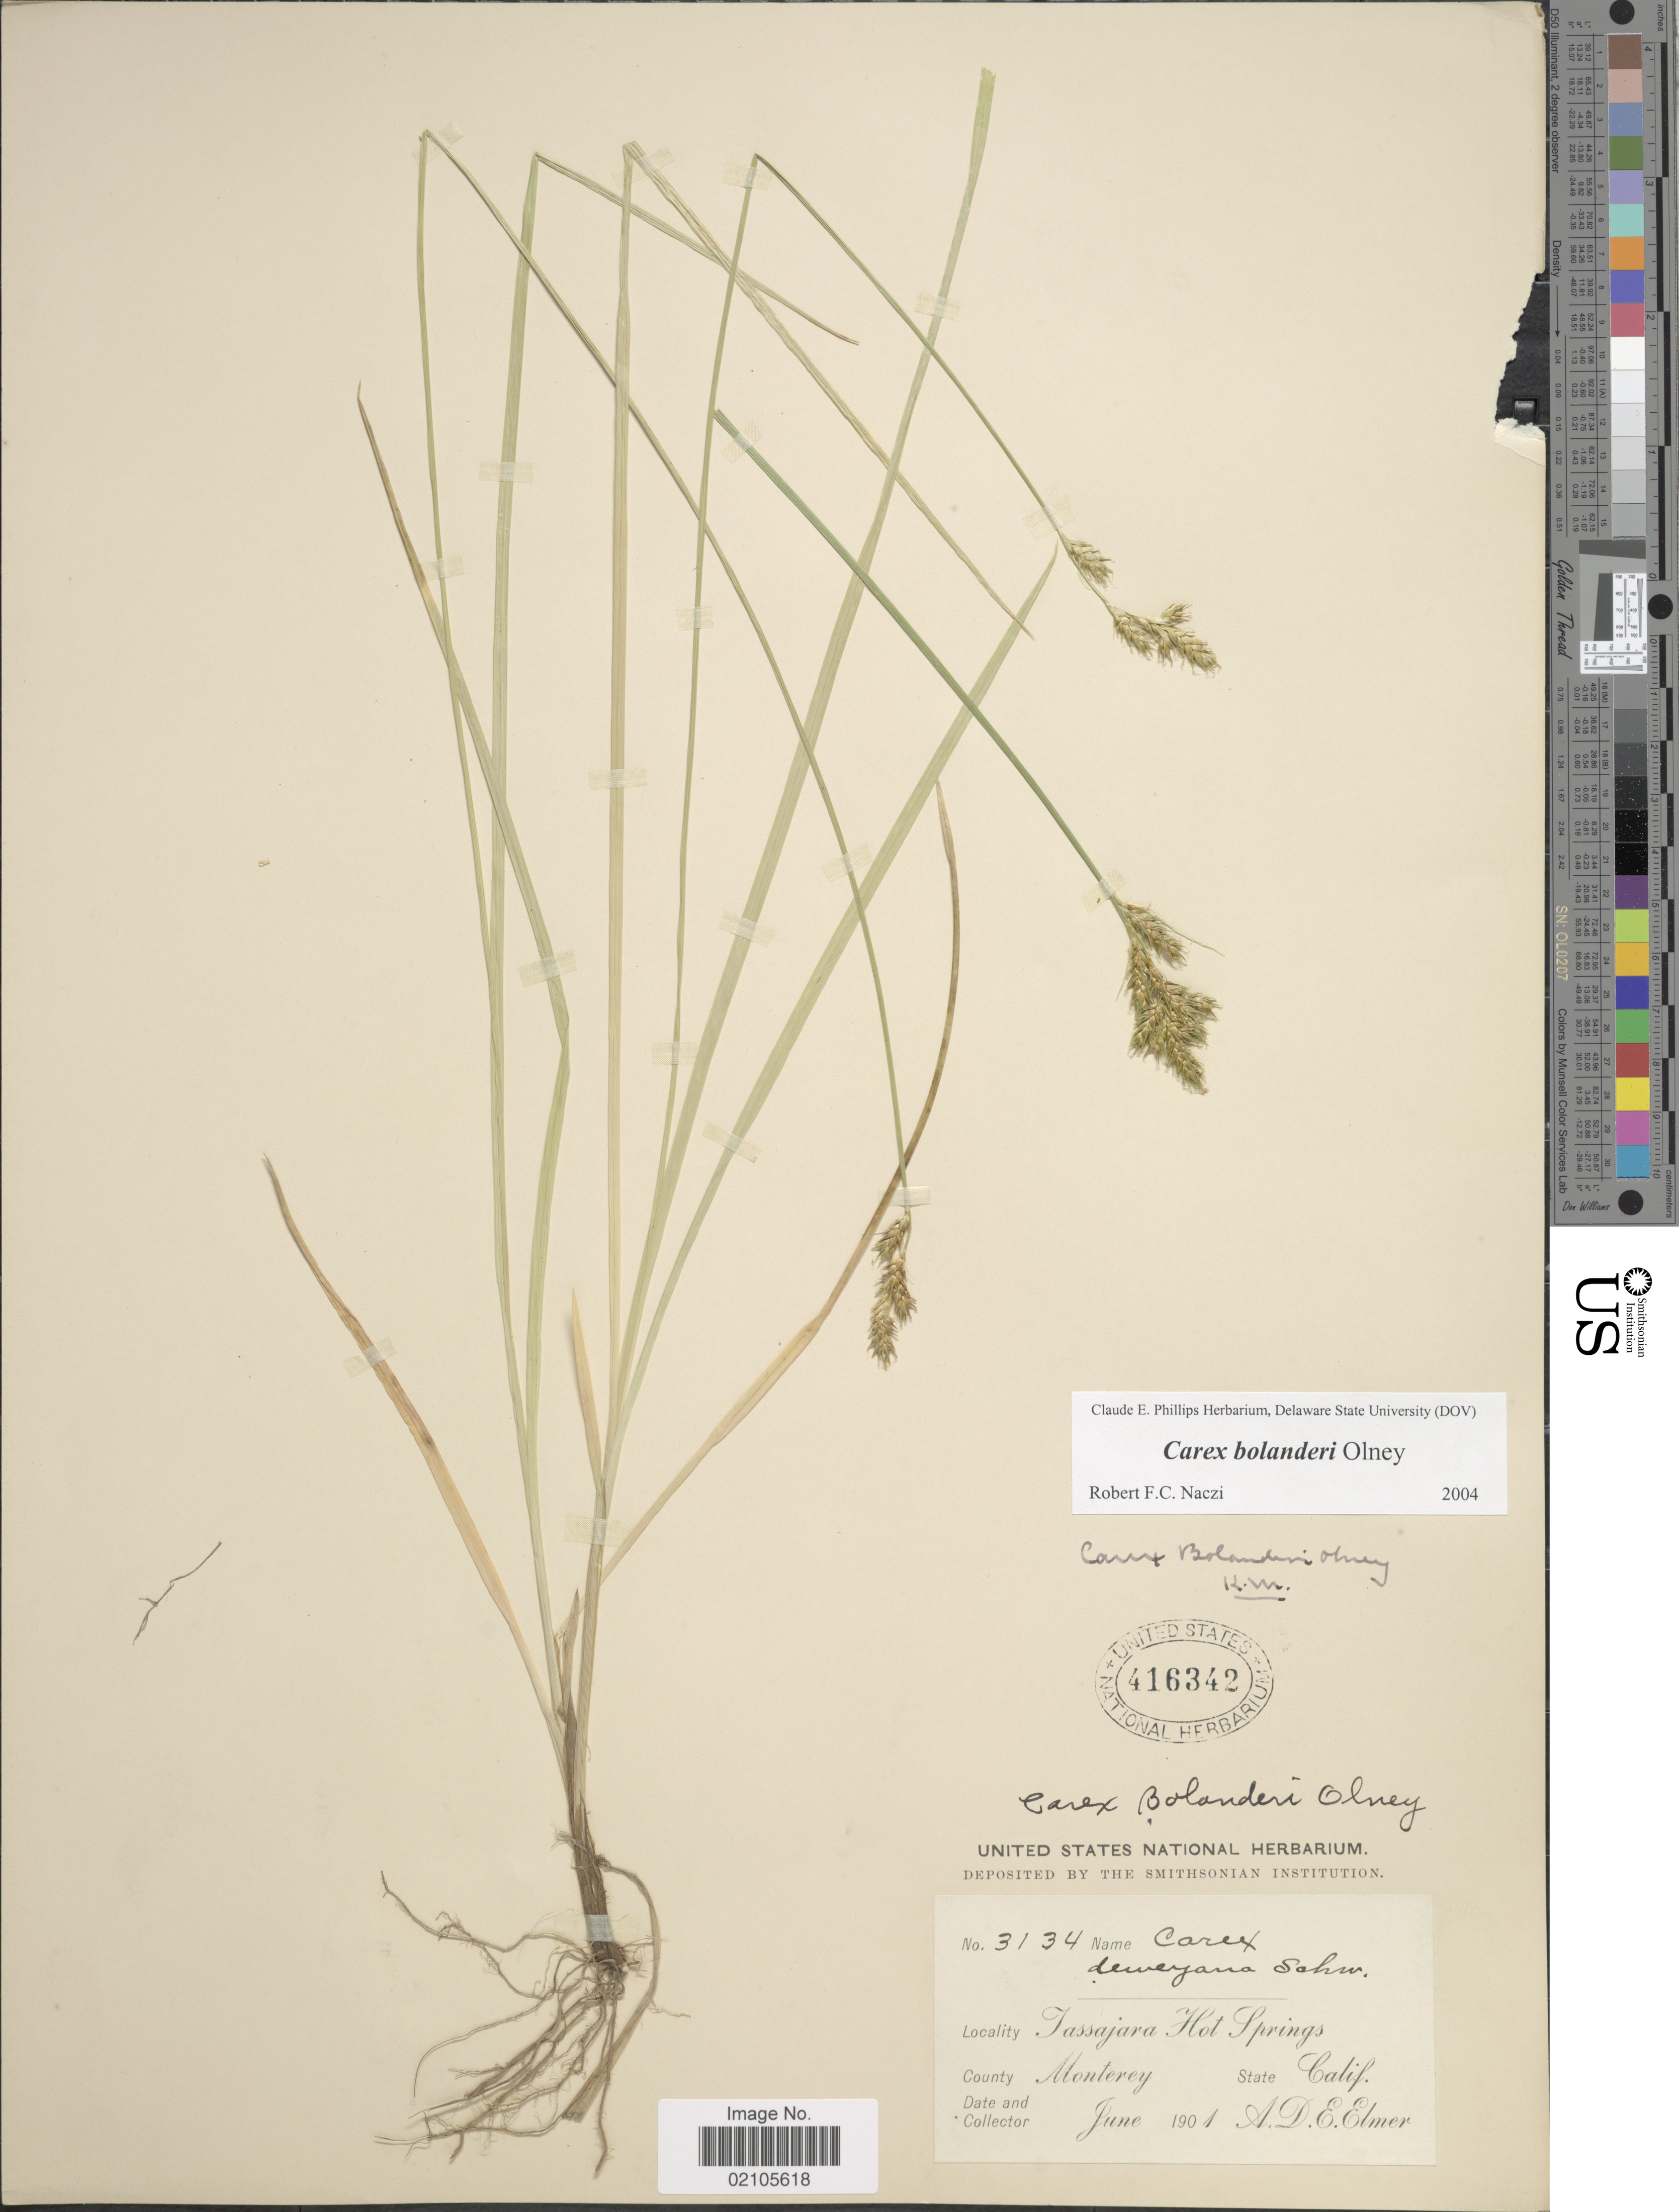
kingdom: Plantae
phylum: Tracheophyta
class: Liliopsida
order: Poales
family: Cyperaceae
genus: Carex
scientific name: Carex bolanderi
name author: Olney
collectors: A. D. E. Elmer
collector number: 3134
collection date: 1901-06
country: United States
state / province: California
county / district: Monterey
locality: Tassajara Hot Springs, County Monterey, State Calif.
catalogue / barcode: US 416342